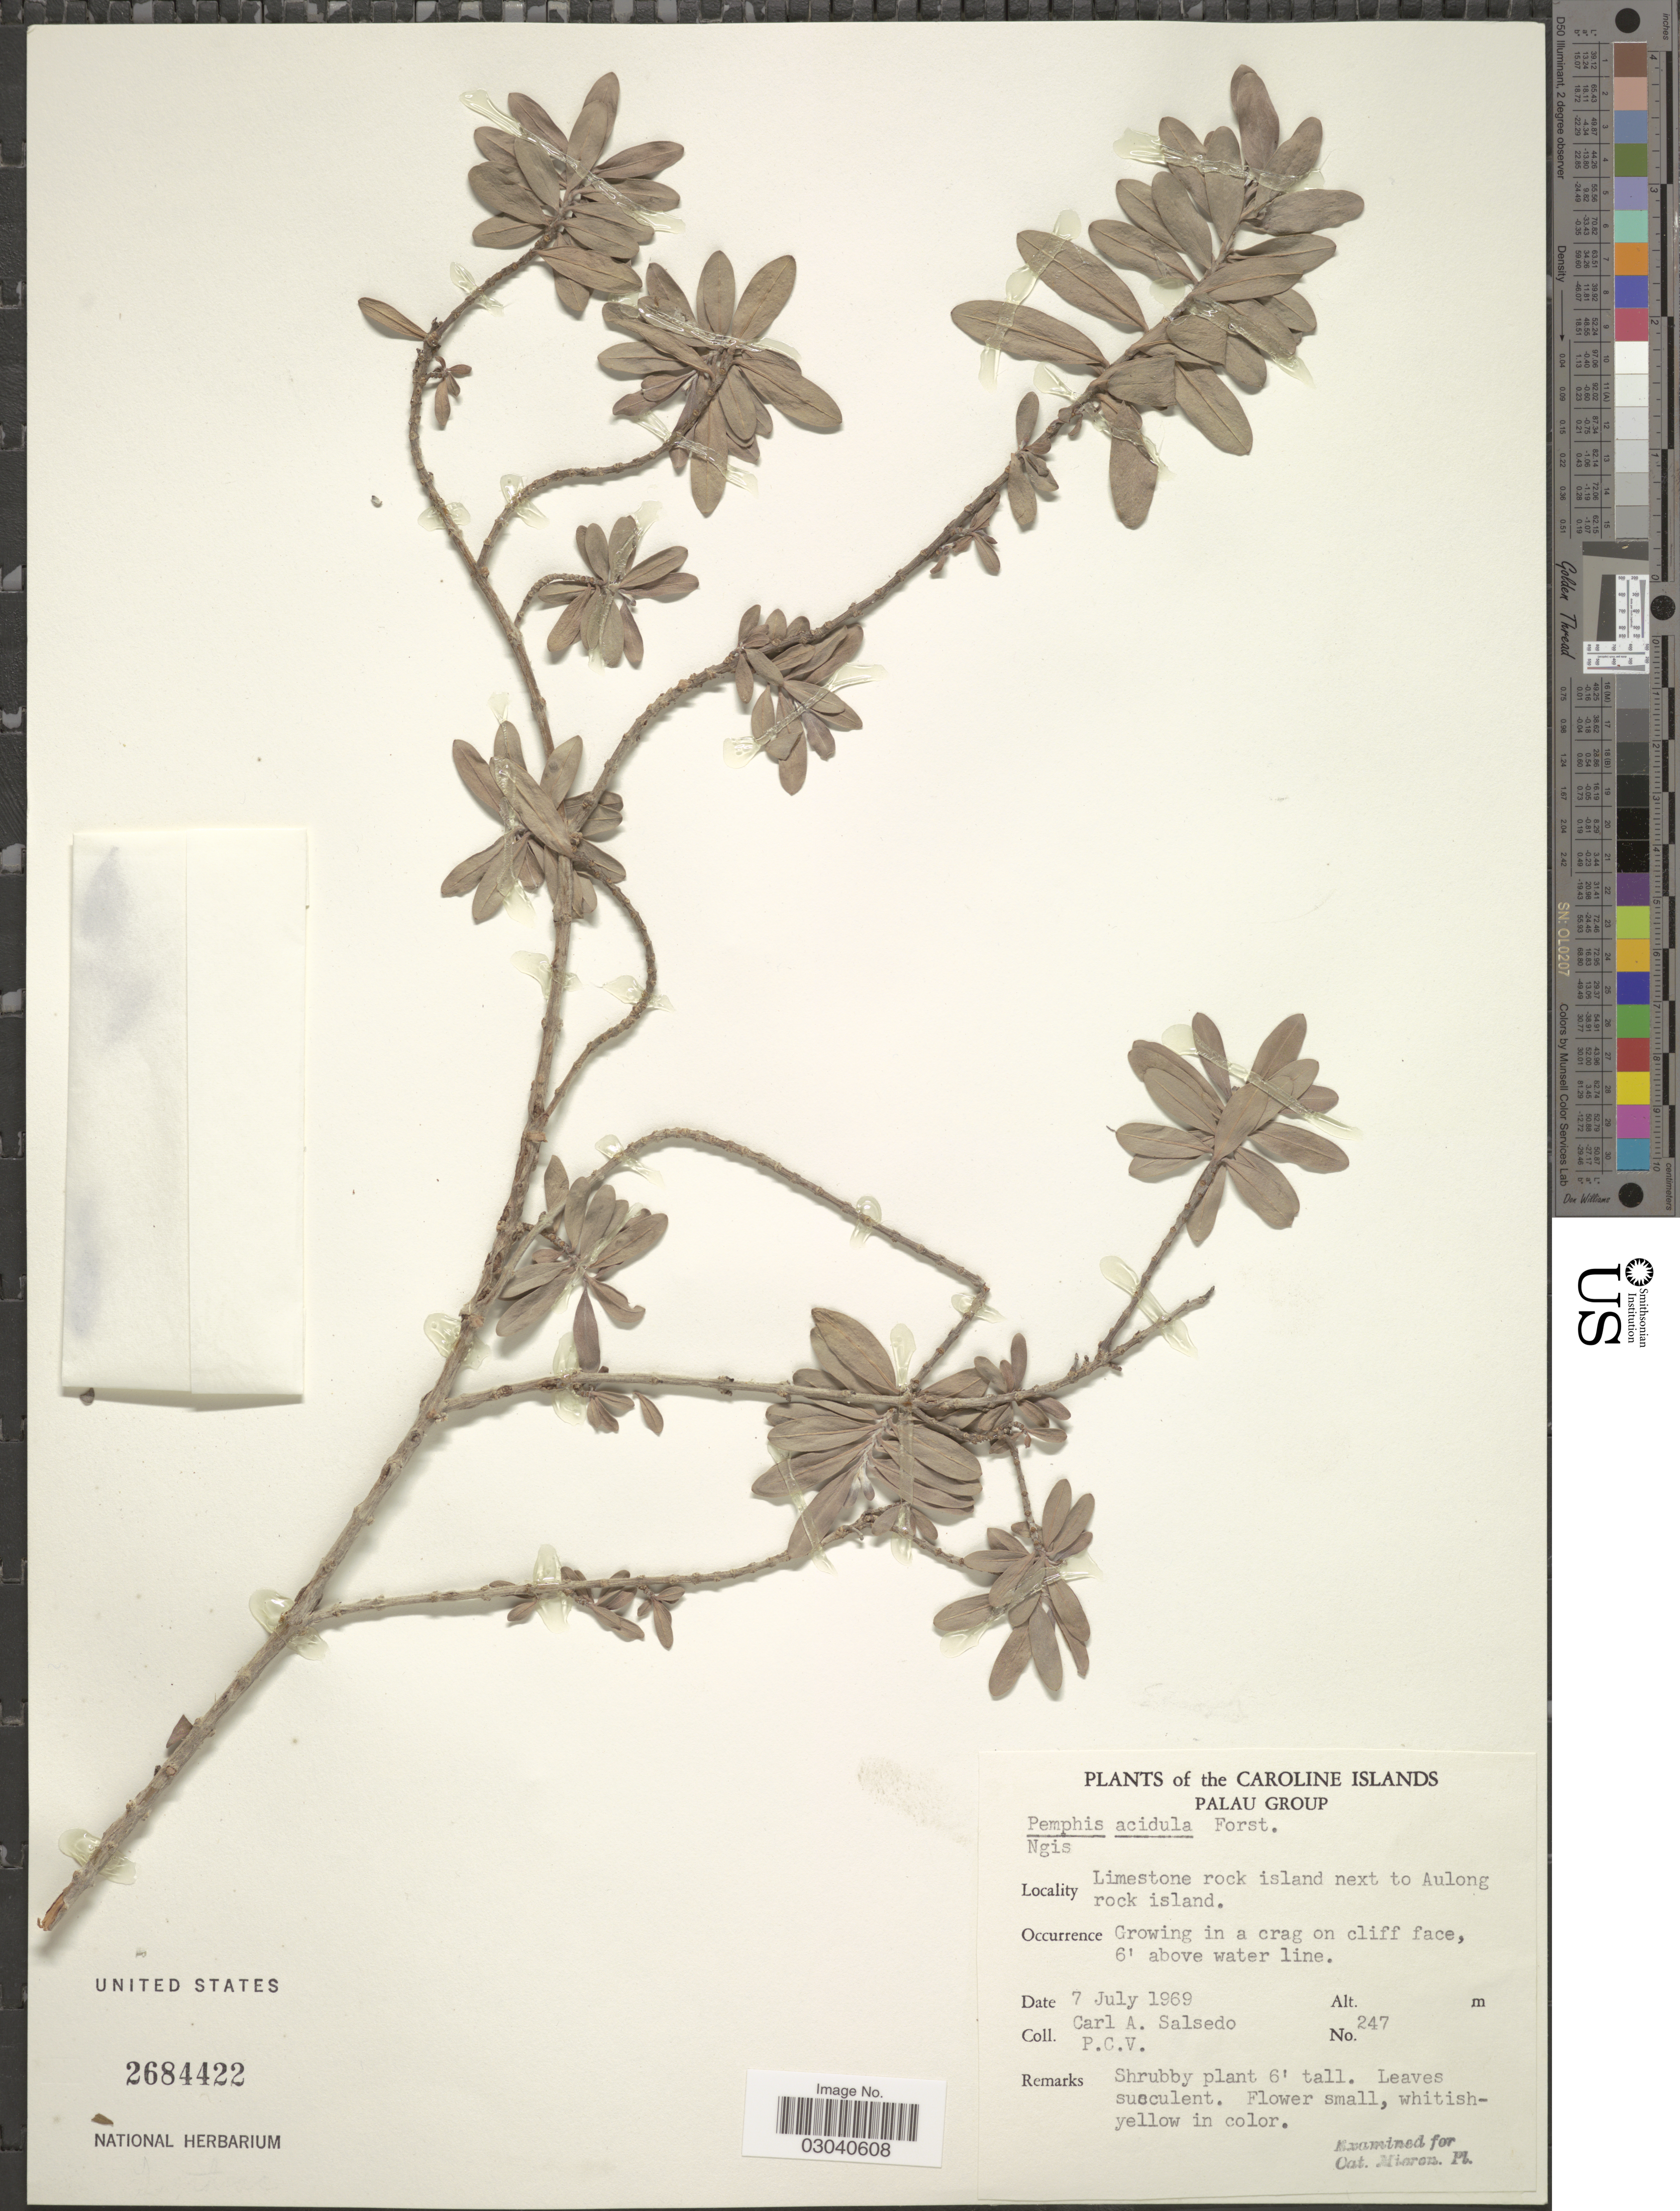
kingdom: Plantae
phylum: Tracheophyta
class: Magnoliopsida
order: Myrtales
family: Lythraceae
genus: Pemphis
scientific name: Pemphis acidula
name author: J.R. Forst. & G. Forst.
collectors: C.A. Salsedo & P. C. V.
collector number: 247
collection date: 1969-07-07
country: Palau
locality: Caroline Islands. Palau Group. Limestone rock island next to Aulong rock island.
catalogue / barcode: US 2684422